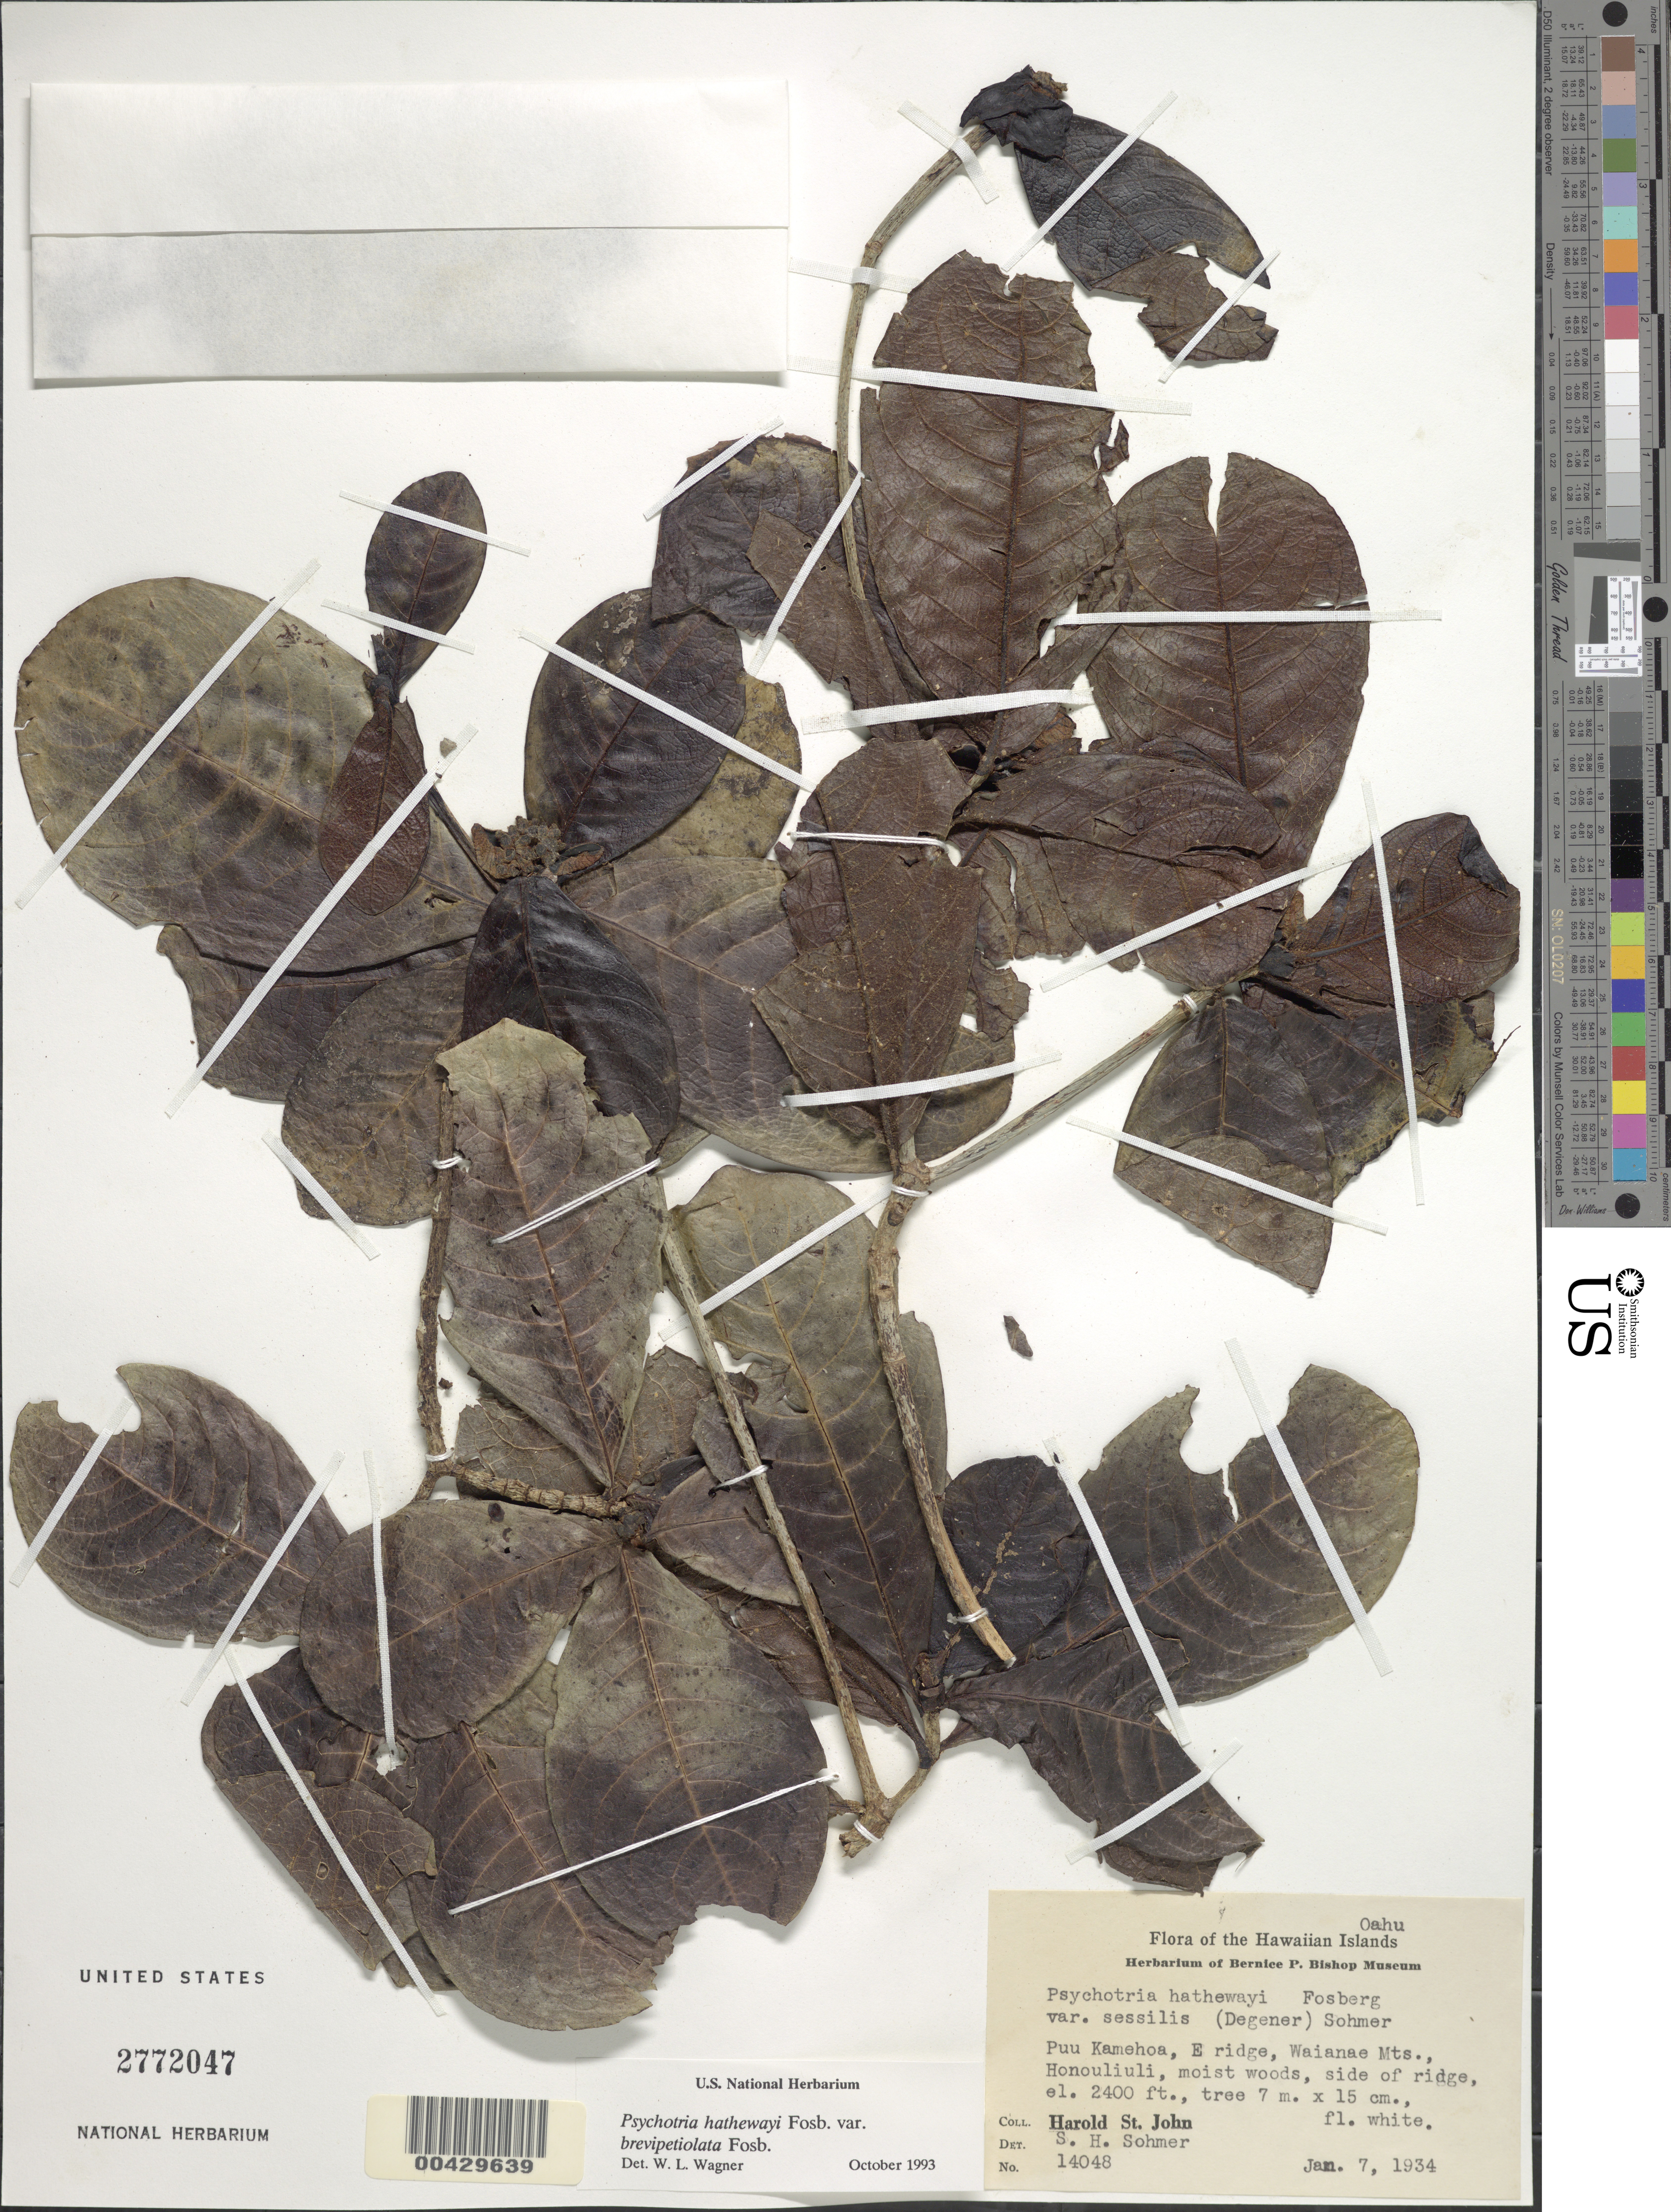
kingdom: Plantae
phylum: Tracheophyta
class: Magnoliopsida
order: Gentianales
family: Rubiaceae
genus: Psychotria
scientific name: Psychotria hathewayi var. brevipetiolata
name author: Fosberg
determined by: Wagner, W. L., (BOT), Smithsonian Institution - National Museum of Natural History (UNITED STATES)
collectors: H. St. John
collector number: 14048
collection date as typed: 7 Jan 1934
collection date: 1934-01-07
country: United States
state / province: Hawaii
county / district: Honolulu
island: Oahu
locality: Puu Kamehoa, east ridge, Waianae Mts., Honouliuli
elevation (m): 732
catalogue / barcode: US 2772047